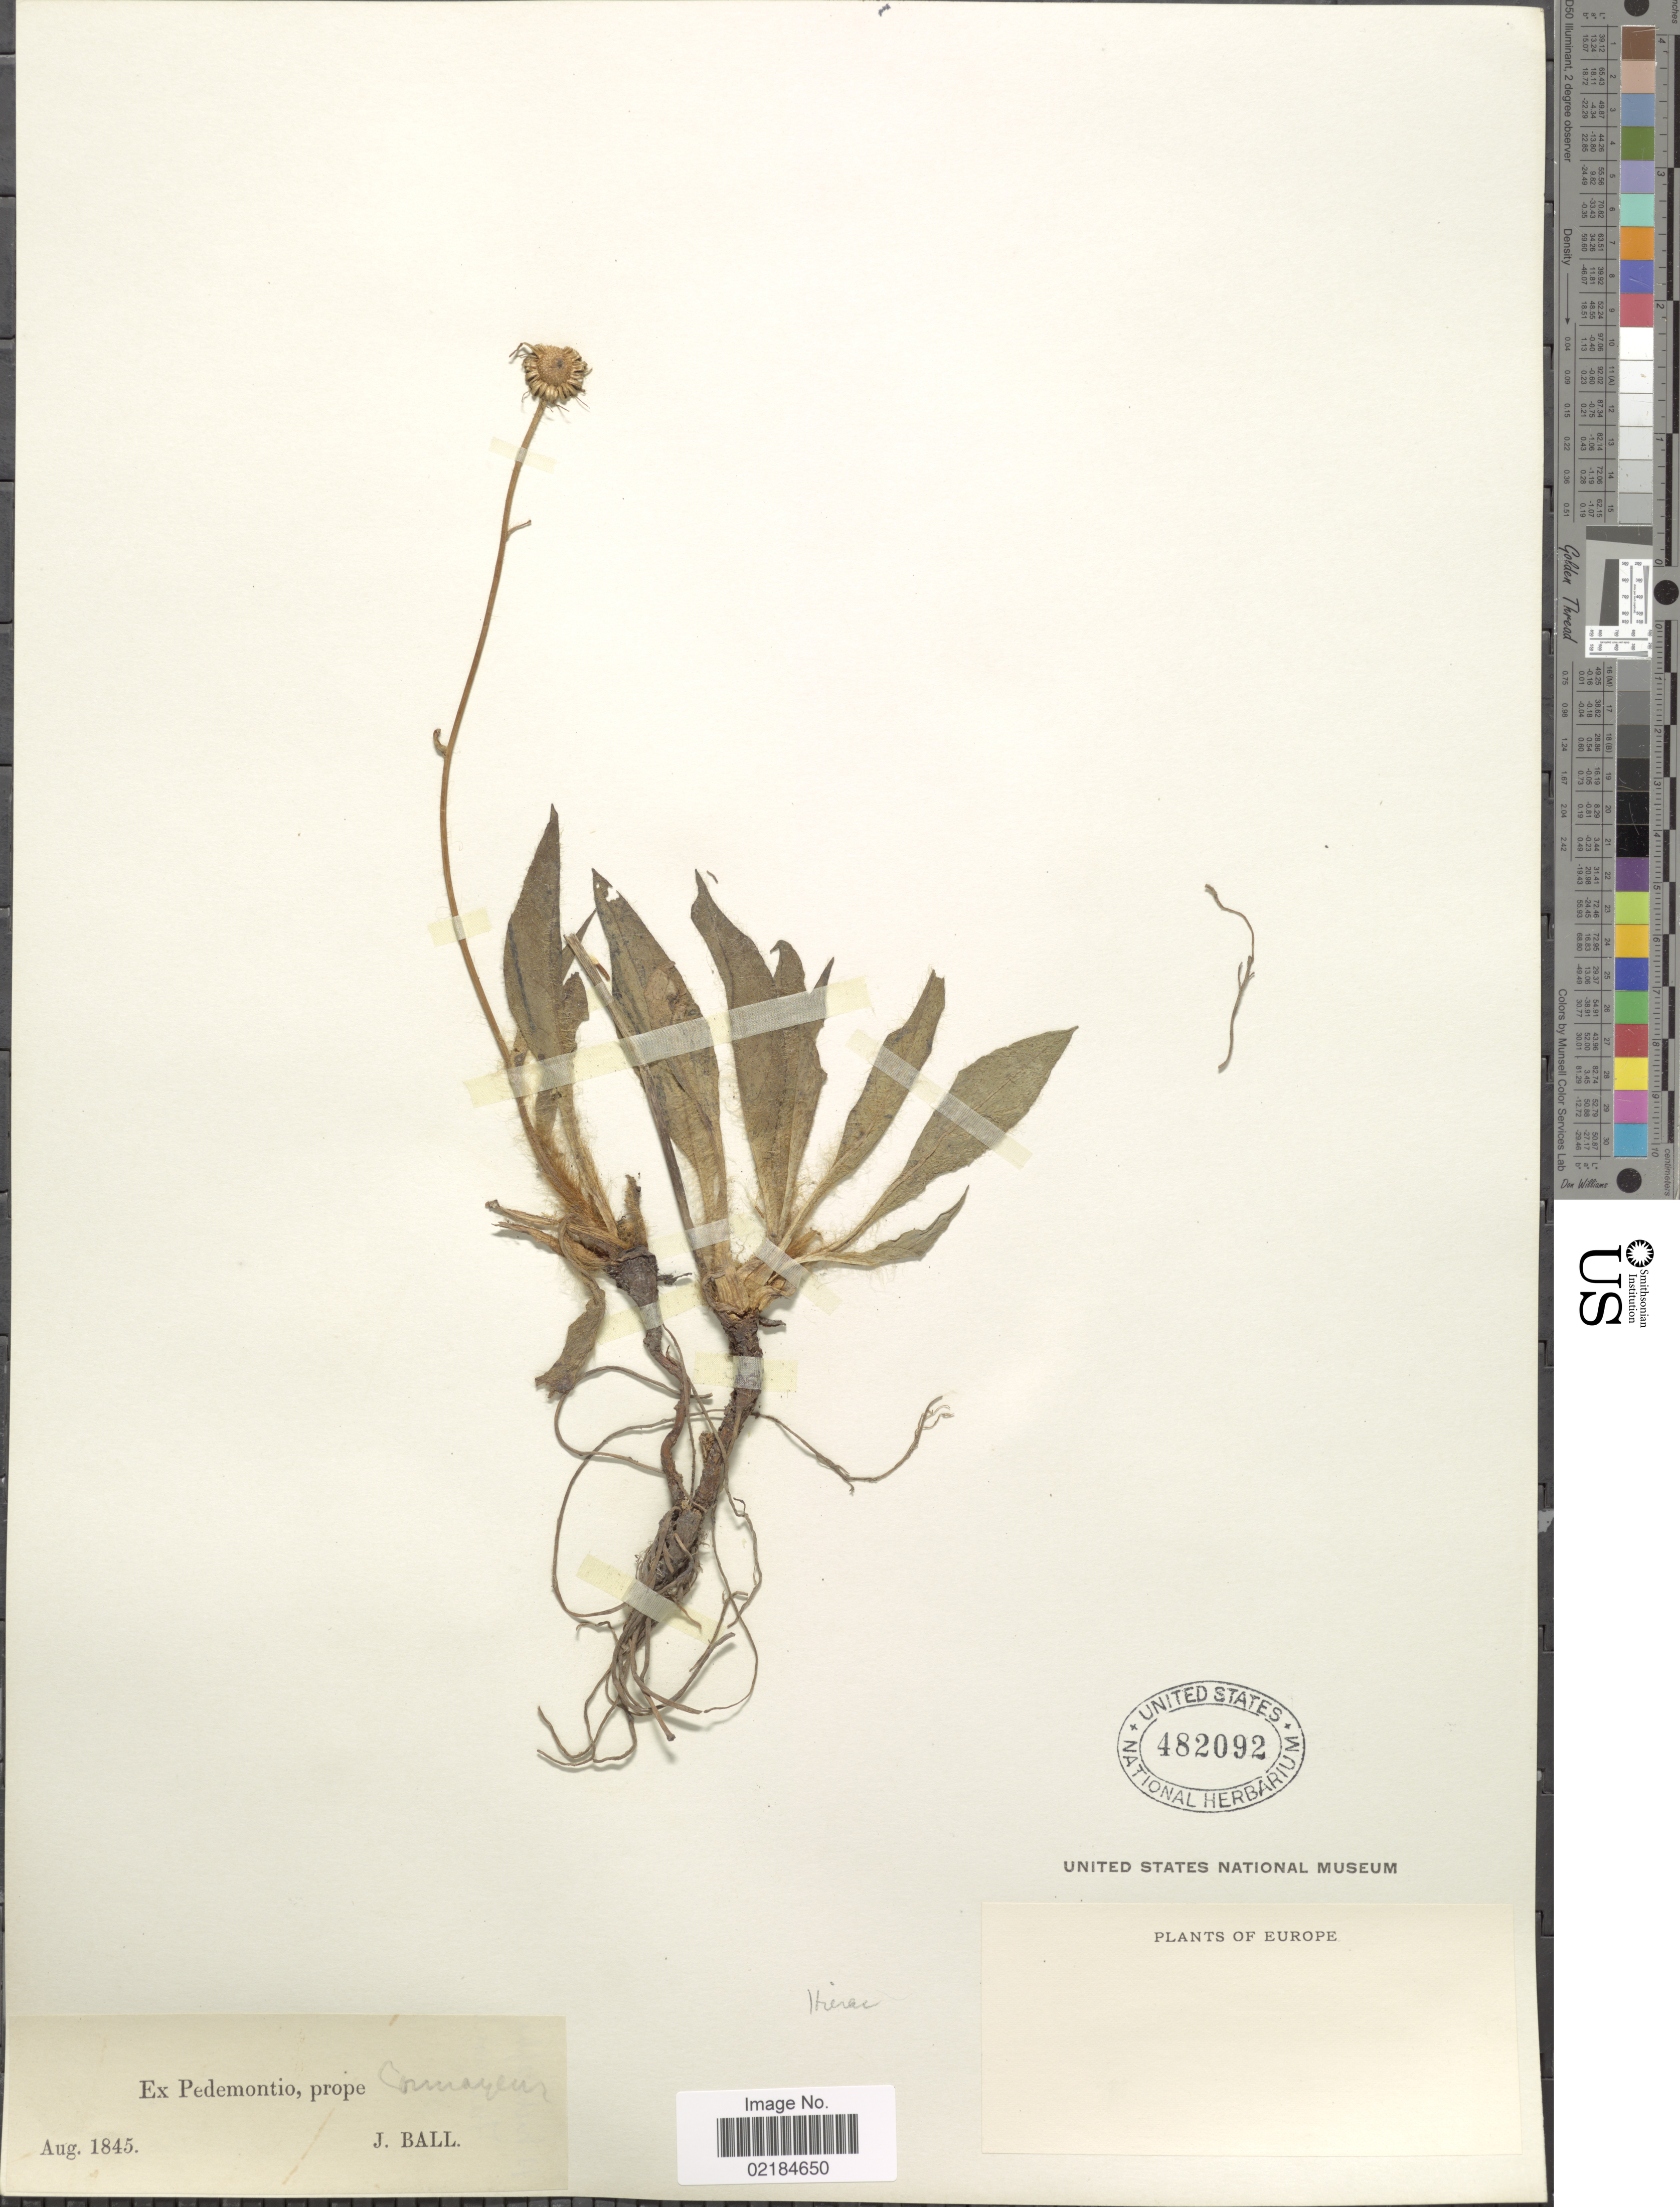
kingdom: Plantae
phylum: Tracheophyta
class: Magnoliopsida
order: Asterales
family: Asteraceae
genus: Hieracium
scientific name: Hieracium repandulare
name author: Druce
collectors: J. Ball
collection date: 1845-08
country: Italy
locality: Pedemontio, prope Courmayeur, Europe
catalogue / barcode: US 482092